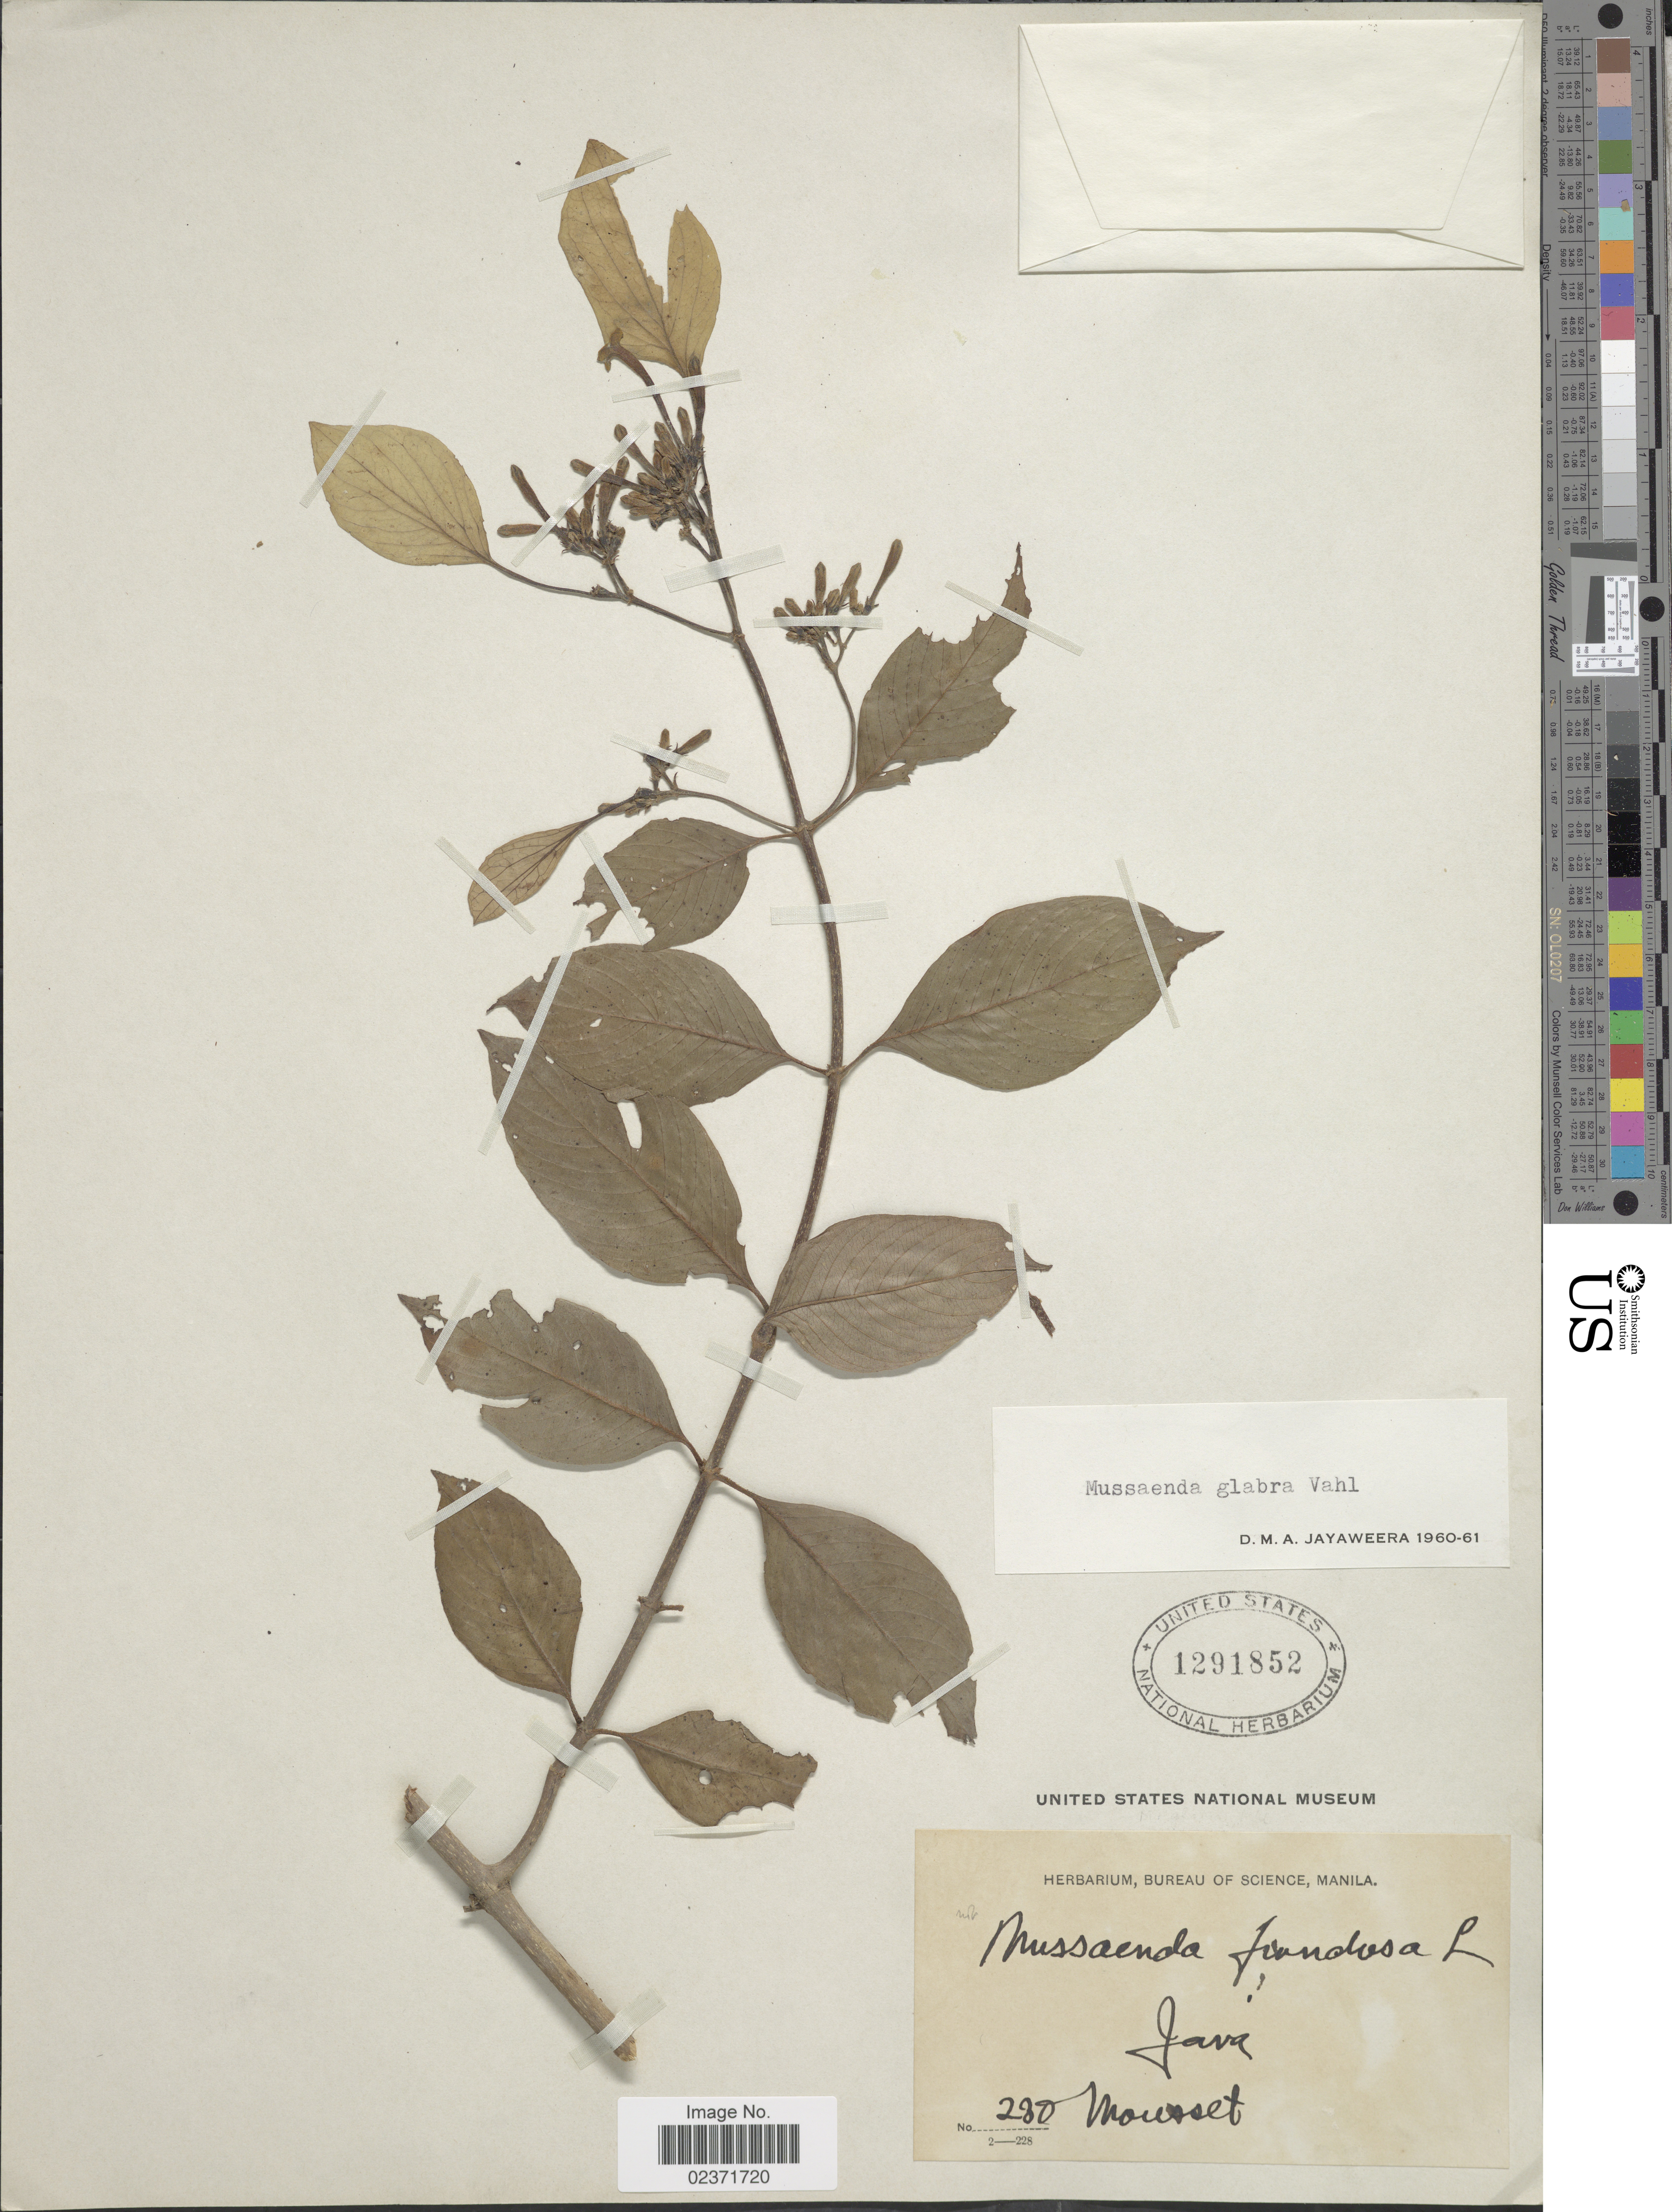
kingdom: Plantae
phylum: Tracheophyta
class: Magnoliopsida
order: Gentianales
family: Rubiaceae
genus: Mussaenda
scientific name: Mussaenda glabra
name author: Vahl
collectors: Mousset, --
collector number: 230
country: Indonesia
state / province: Java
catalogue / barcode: US 1291852